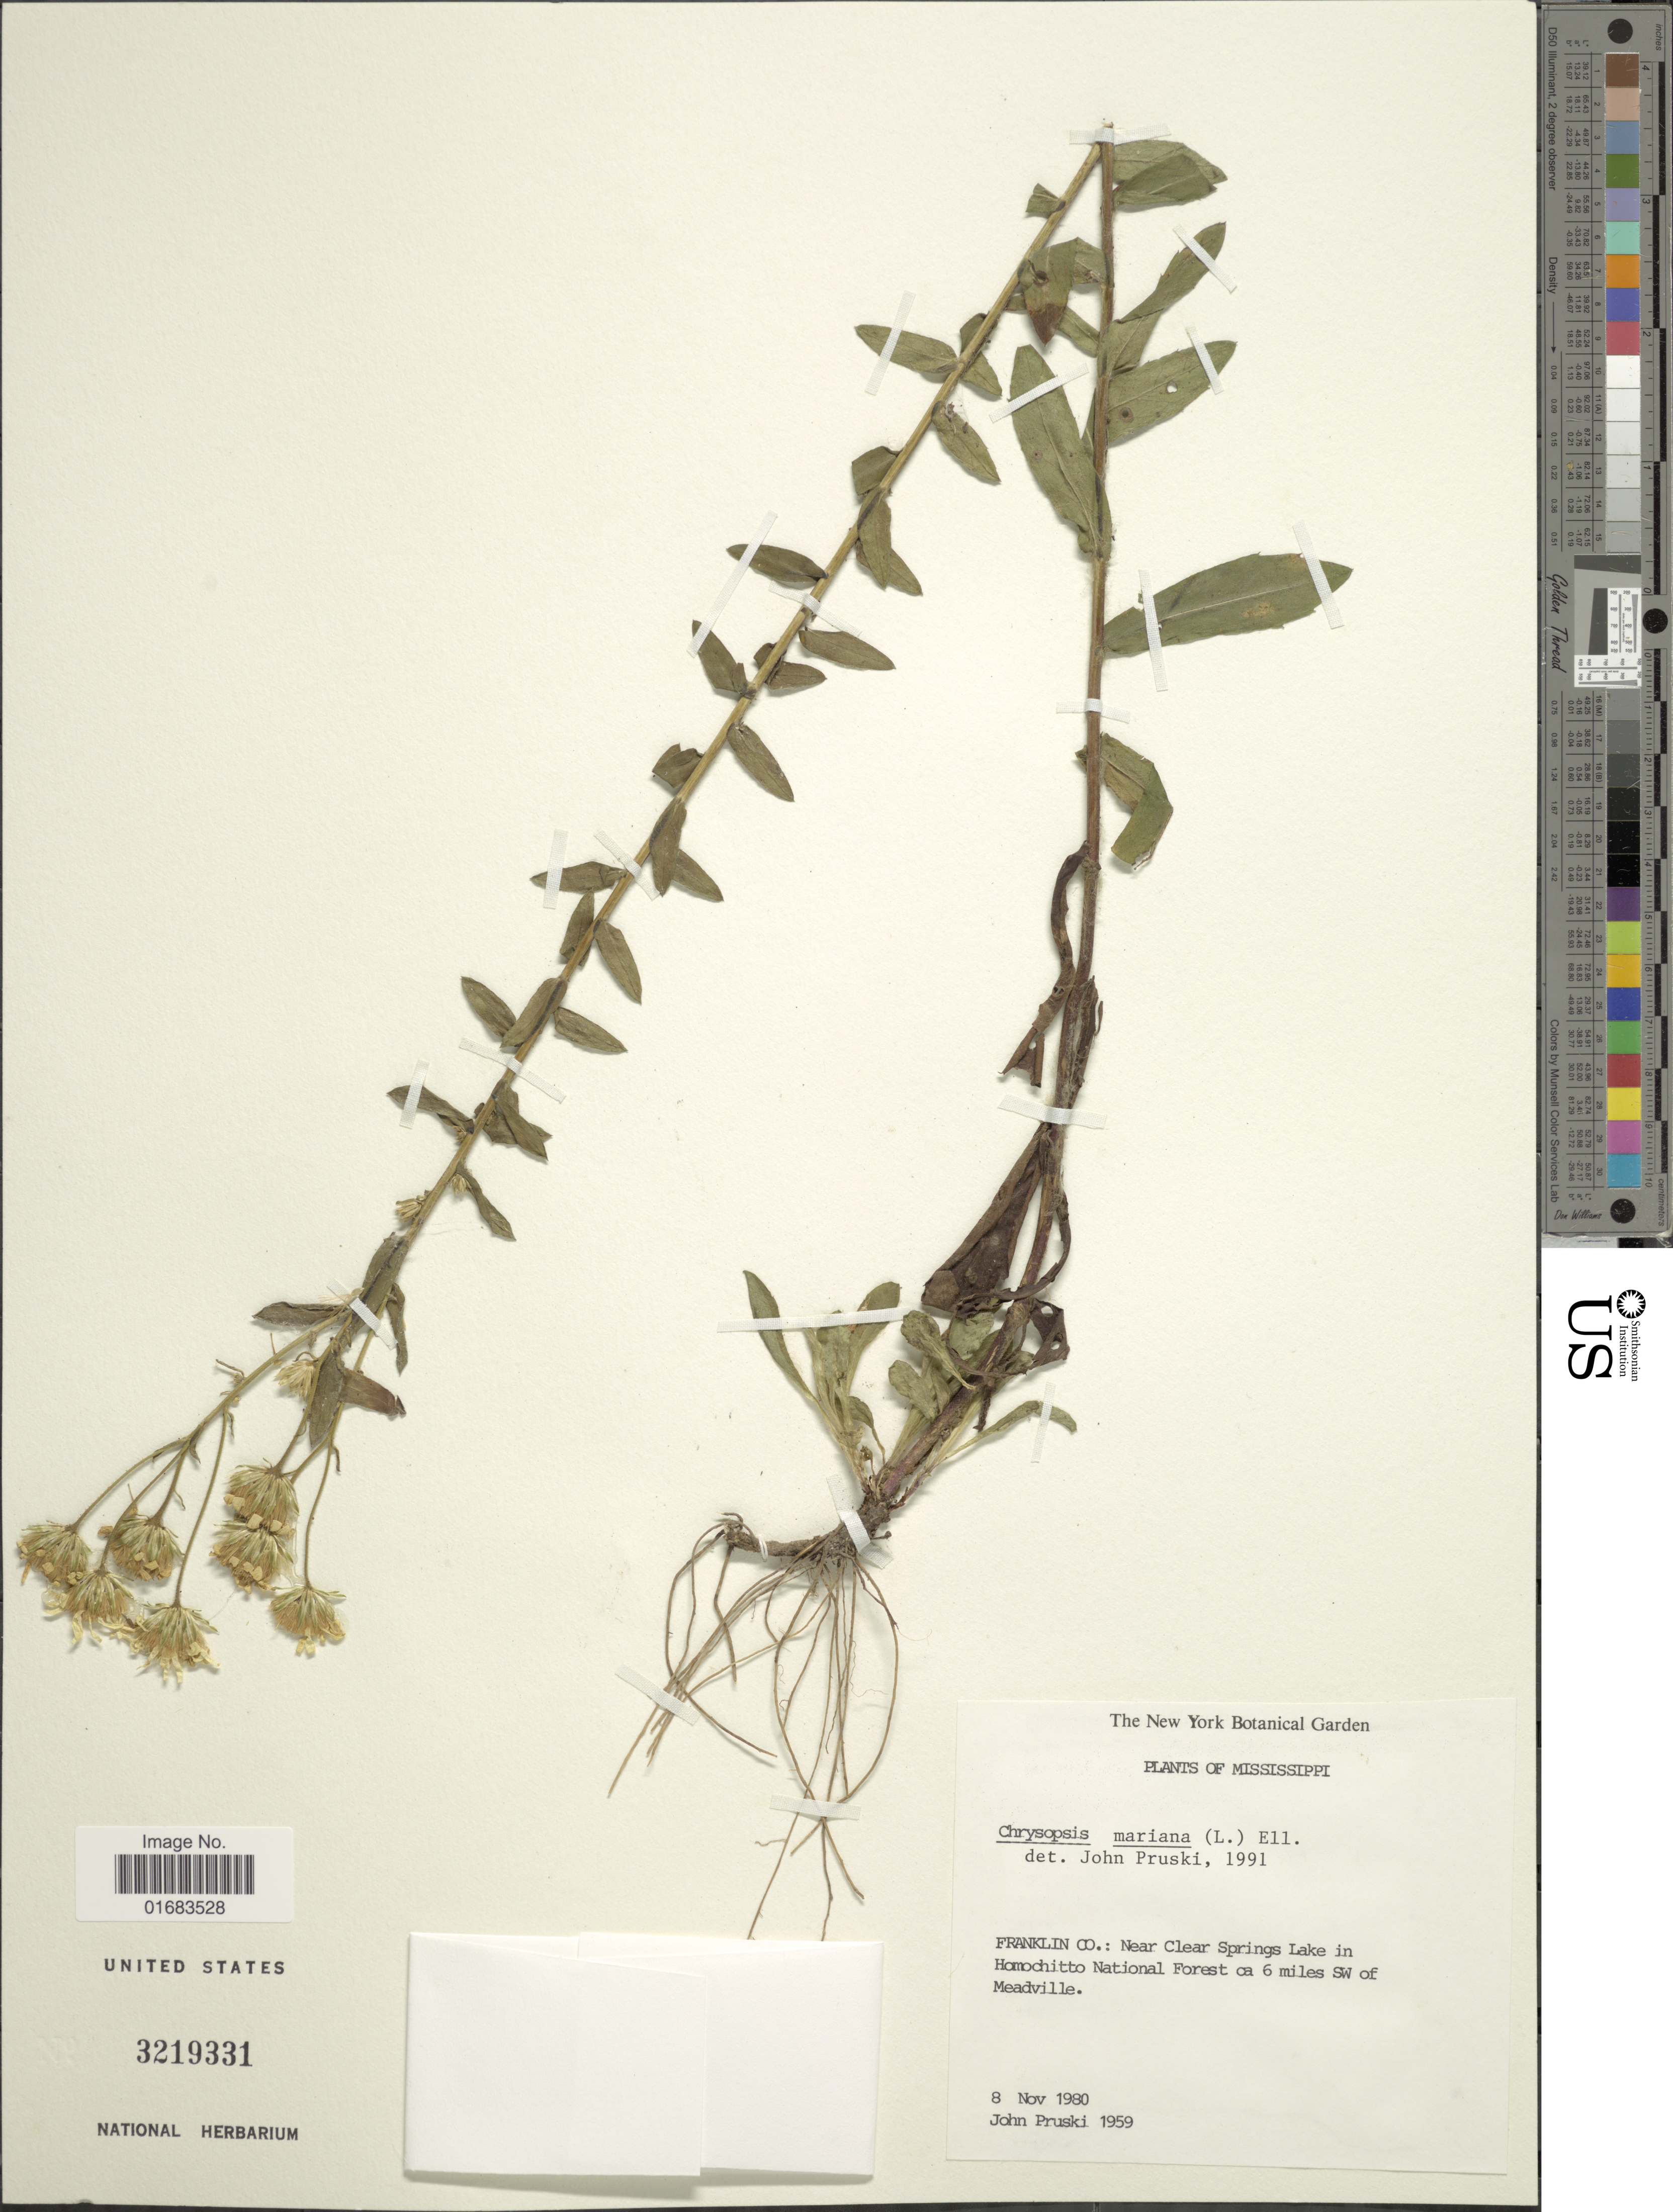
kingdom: Plantae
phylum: Tracheophyta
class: Magnoliopsida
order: Asterales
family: Asteraceae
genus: Chrysopsis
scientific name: Chrysopsis mariana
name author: (L.) Elliott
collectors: J. F. Pruski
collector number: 1959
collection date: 1980-11-08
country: United States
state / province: Mississippi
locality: Franklin Co. Near Clear Springs Lake in homochitoo National Forest ca 6 miles SW of Meadville.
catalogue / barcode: US 3219331